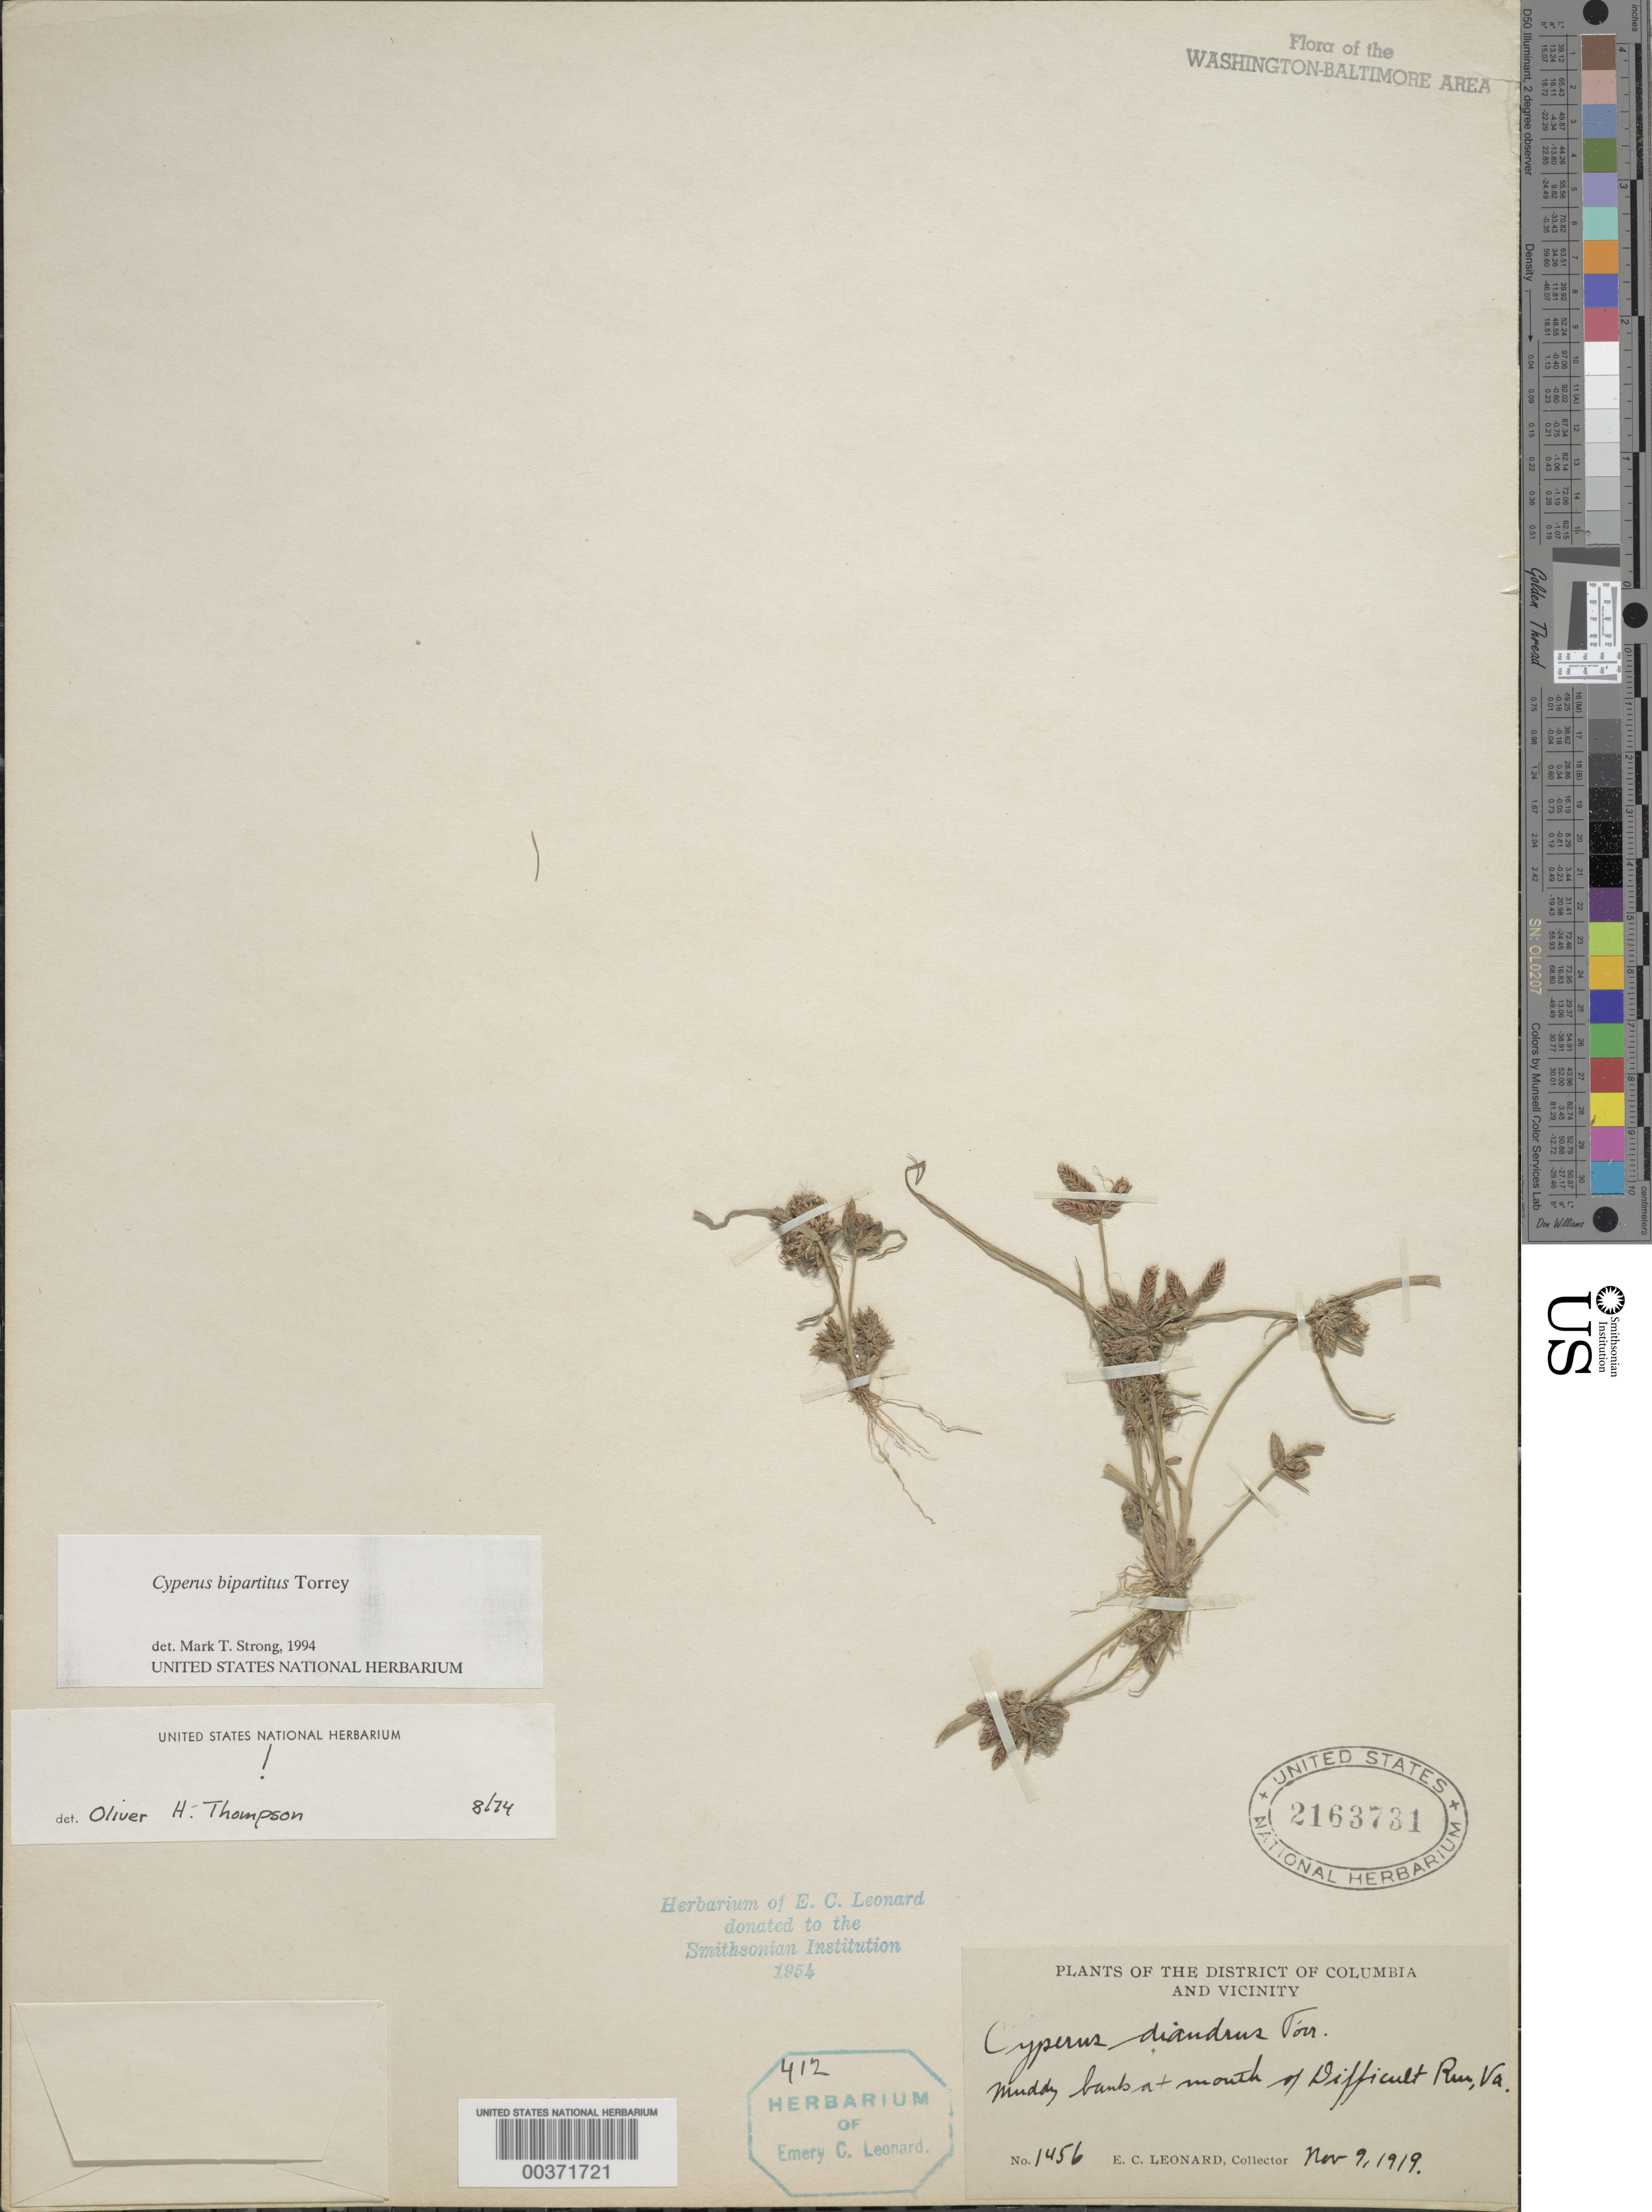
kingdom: Plantae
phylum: Tracheophyta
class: Liliopsida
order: Poales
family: Cyperaceae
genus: Cyperus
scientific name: Cyperus bipartitus Torr.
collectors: E. C. Leonard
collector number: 1456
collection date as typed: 09 Nov 1919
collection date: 1919-11-09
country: United States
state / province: Virginia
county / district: Fairfax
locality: Difficult River Mouth C. & O. Canal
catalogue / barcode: US 2163731